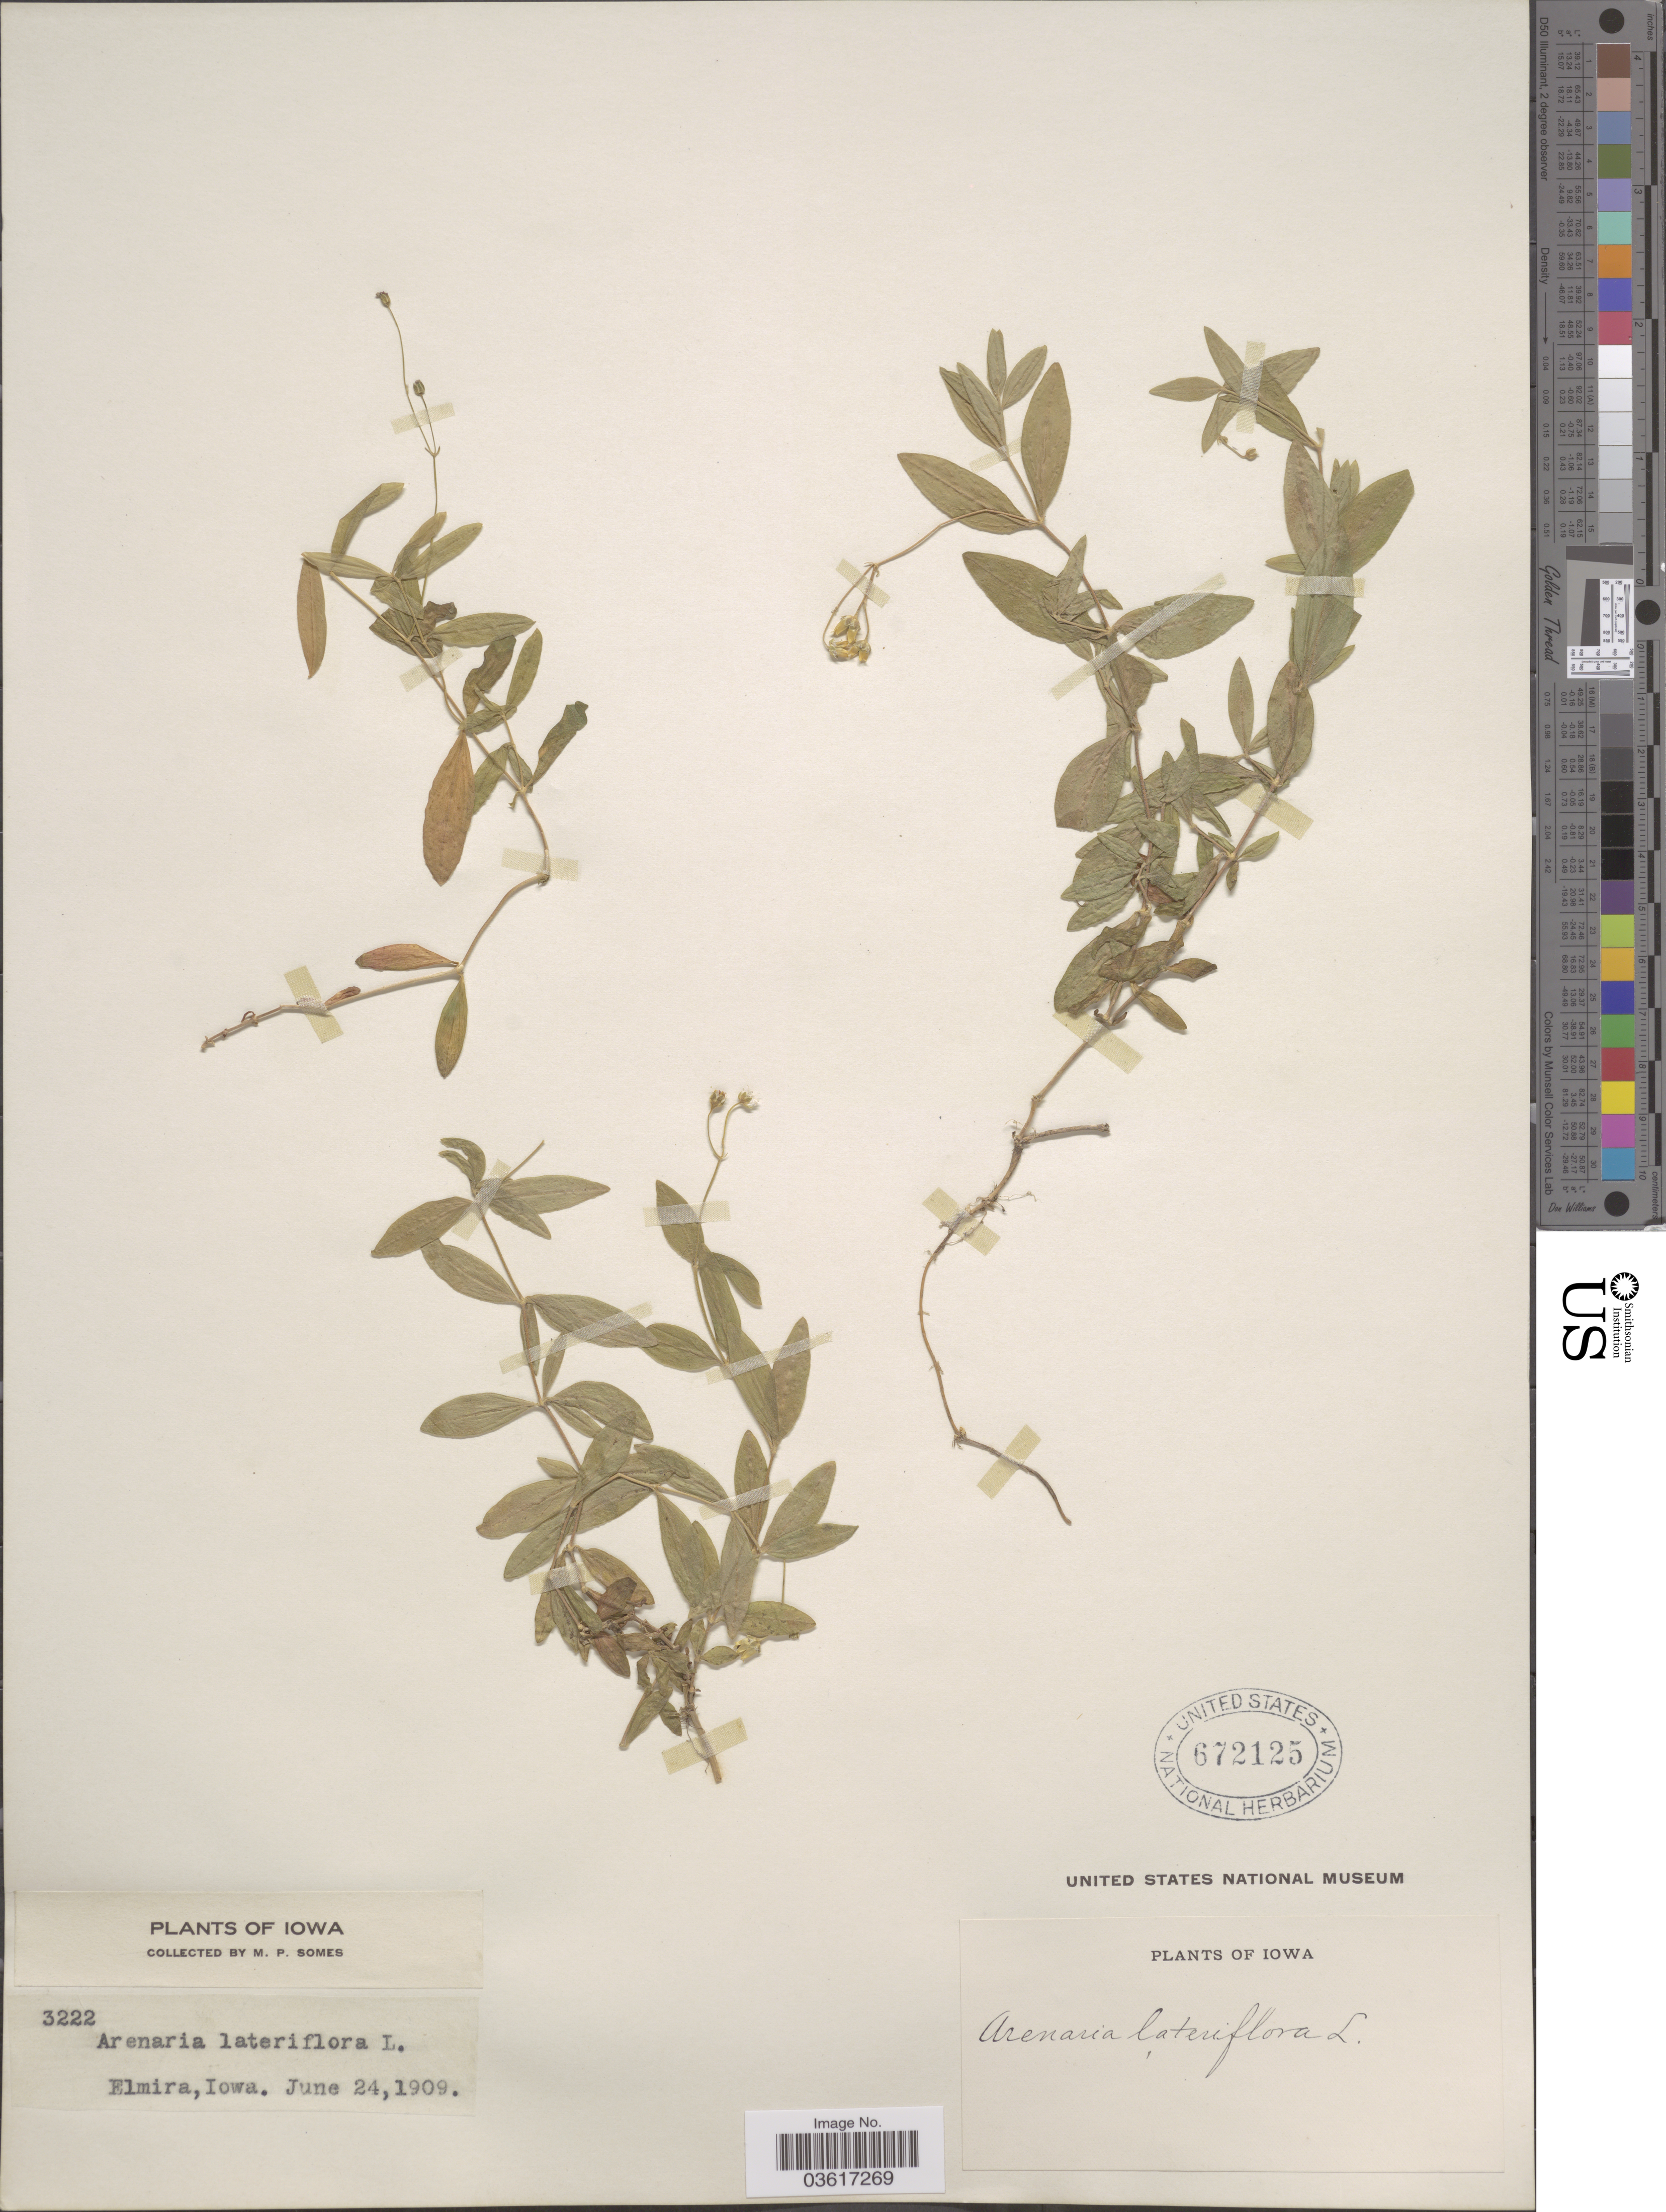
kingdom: Plantae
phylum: Tracheophyta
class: Magnoliopsida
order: Caryophyllales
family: Caryophyllaceae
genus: Moehringia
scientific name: Moehringia lateriflora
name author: (L.) Fenzl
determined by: Strong, Mark T., (BOT), Smithsonian Institution - National Museum of Natural History (UNITED STATES)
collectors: M. Somes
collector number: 3222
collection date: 1909-06-24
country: United States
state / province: Iowa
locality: Elmira.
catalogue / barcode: US 672125